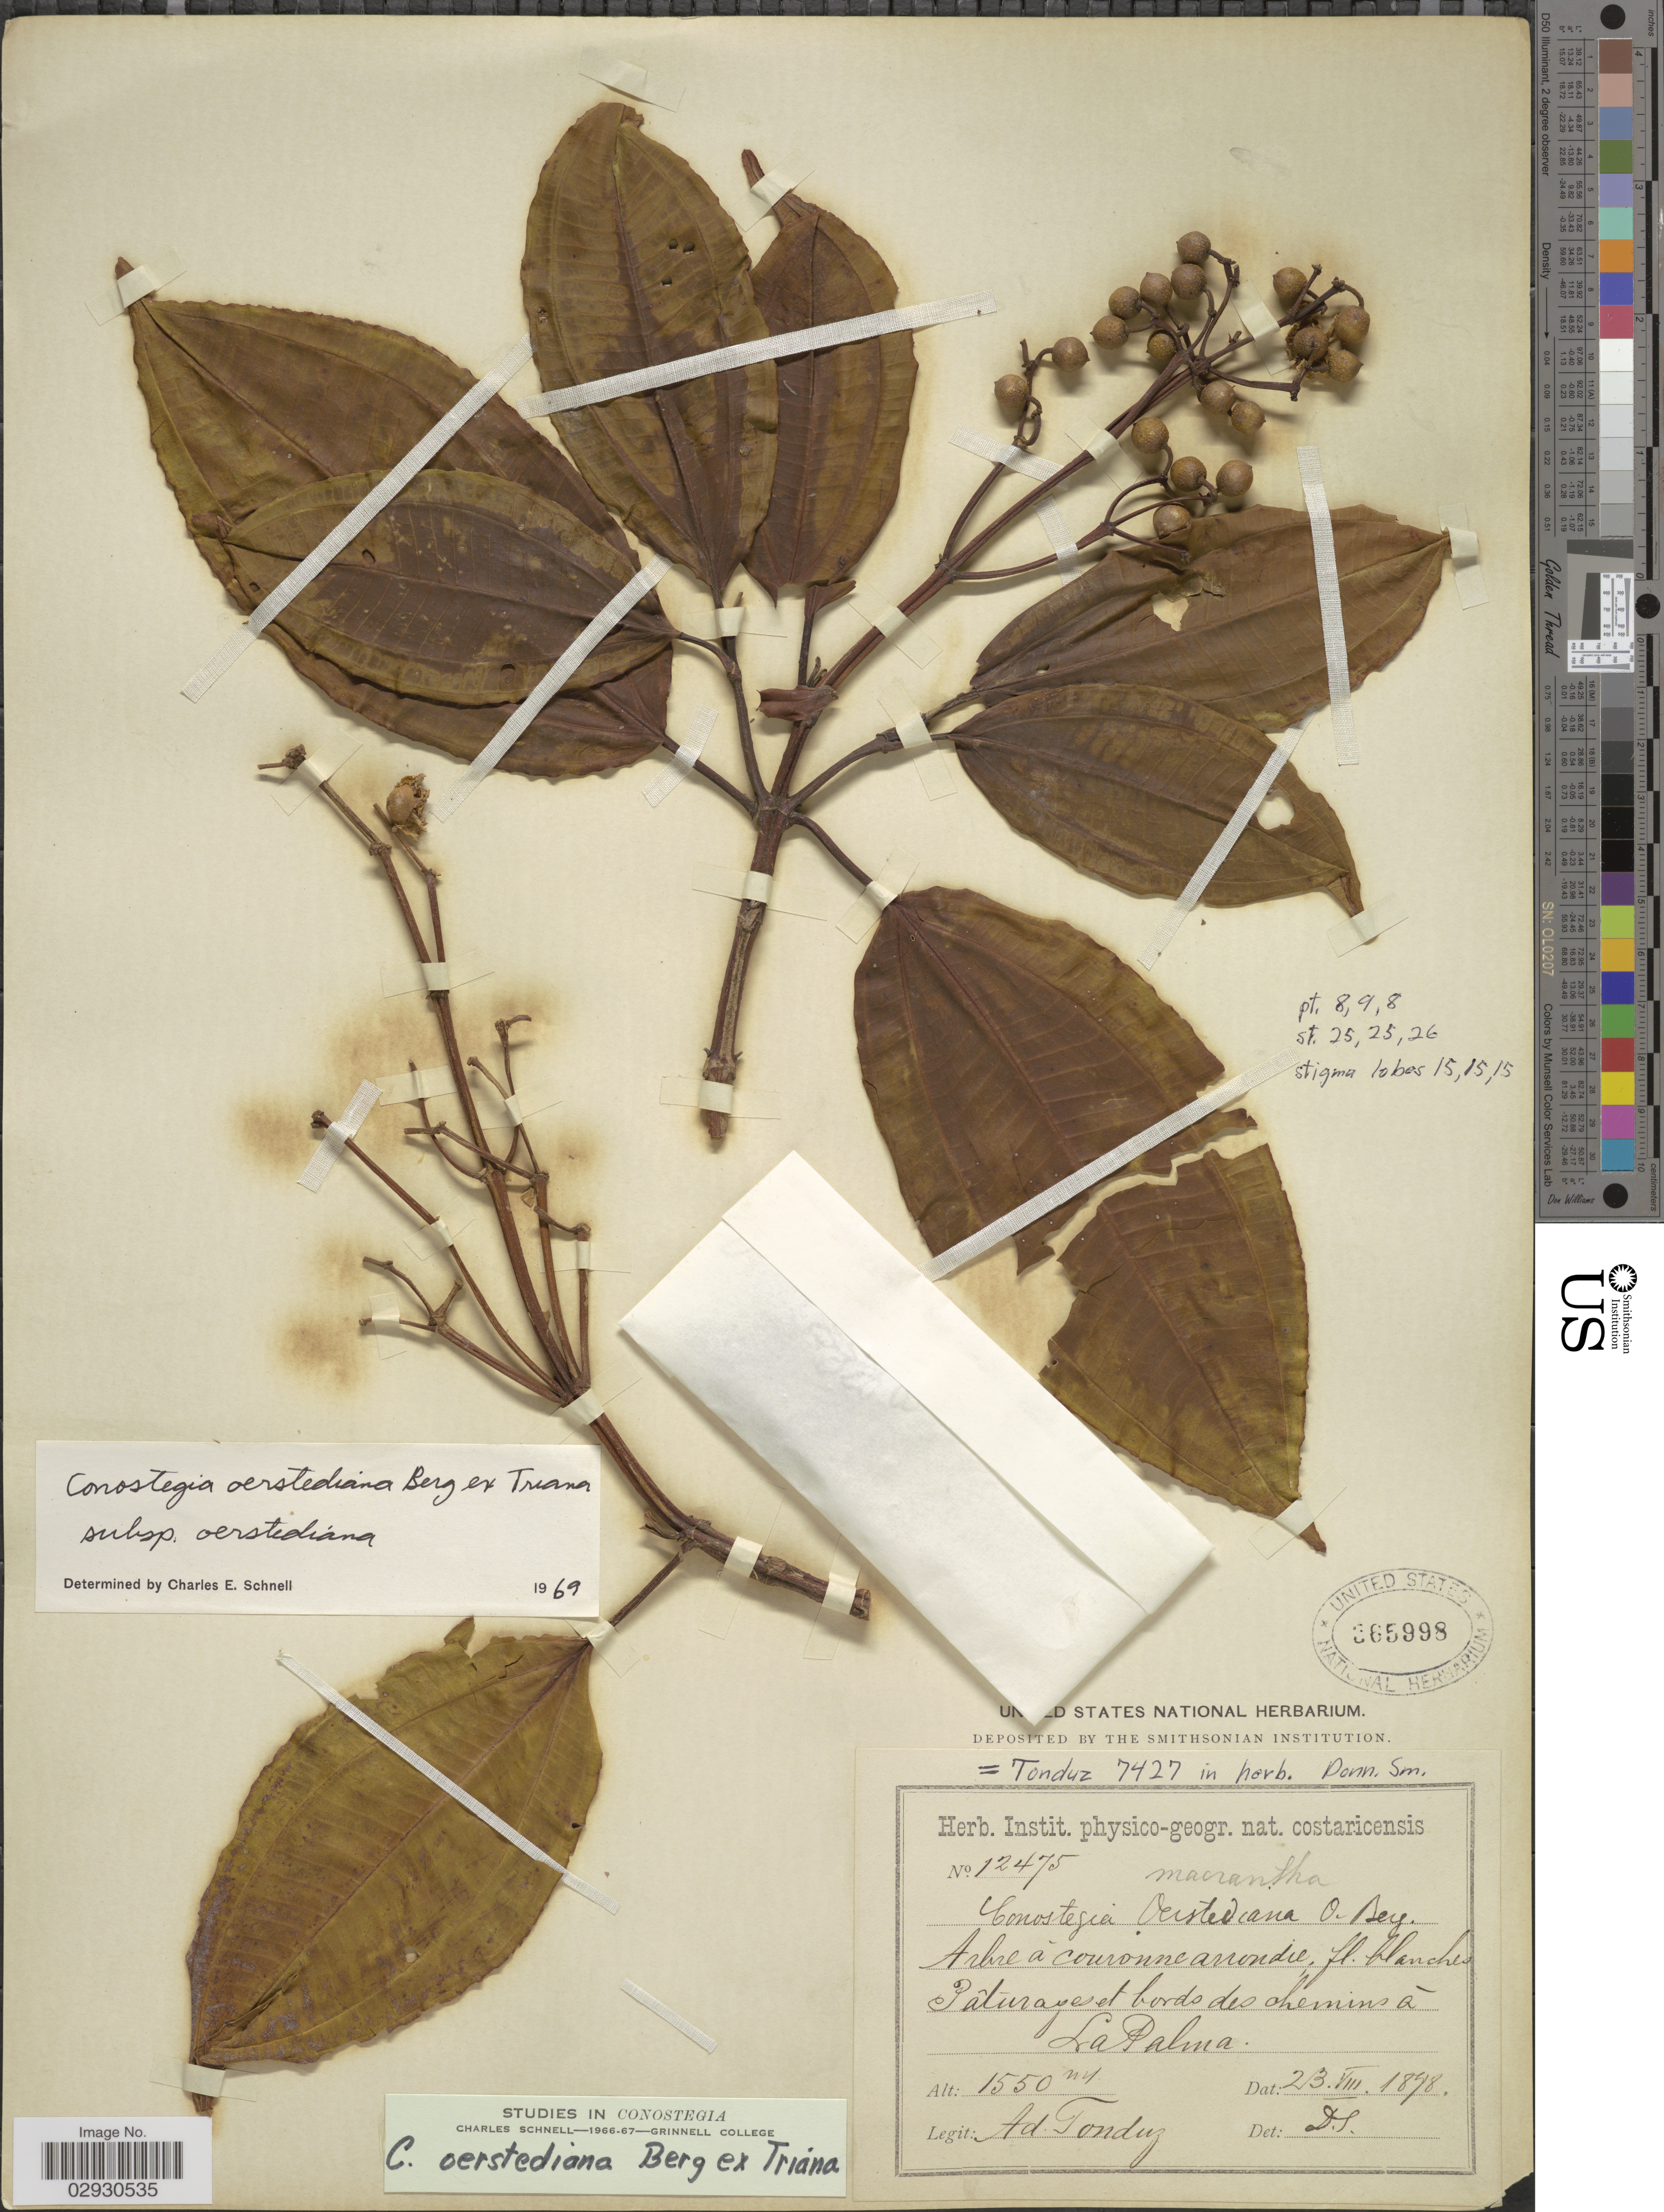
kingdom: Plantae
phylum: Tracheophyta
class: Magnoliopsida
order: Myrtales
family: Melastomataceae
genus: Conostegia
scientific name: Conostegia oerstediana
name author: O. Berg ex Triana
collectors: A. Tonduz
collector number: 12475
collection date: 1898-08-23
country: Costa Rica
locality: Pâturages et bords des chemins á La Palma.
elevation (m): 1550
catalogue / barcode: US 365998